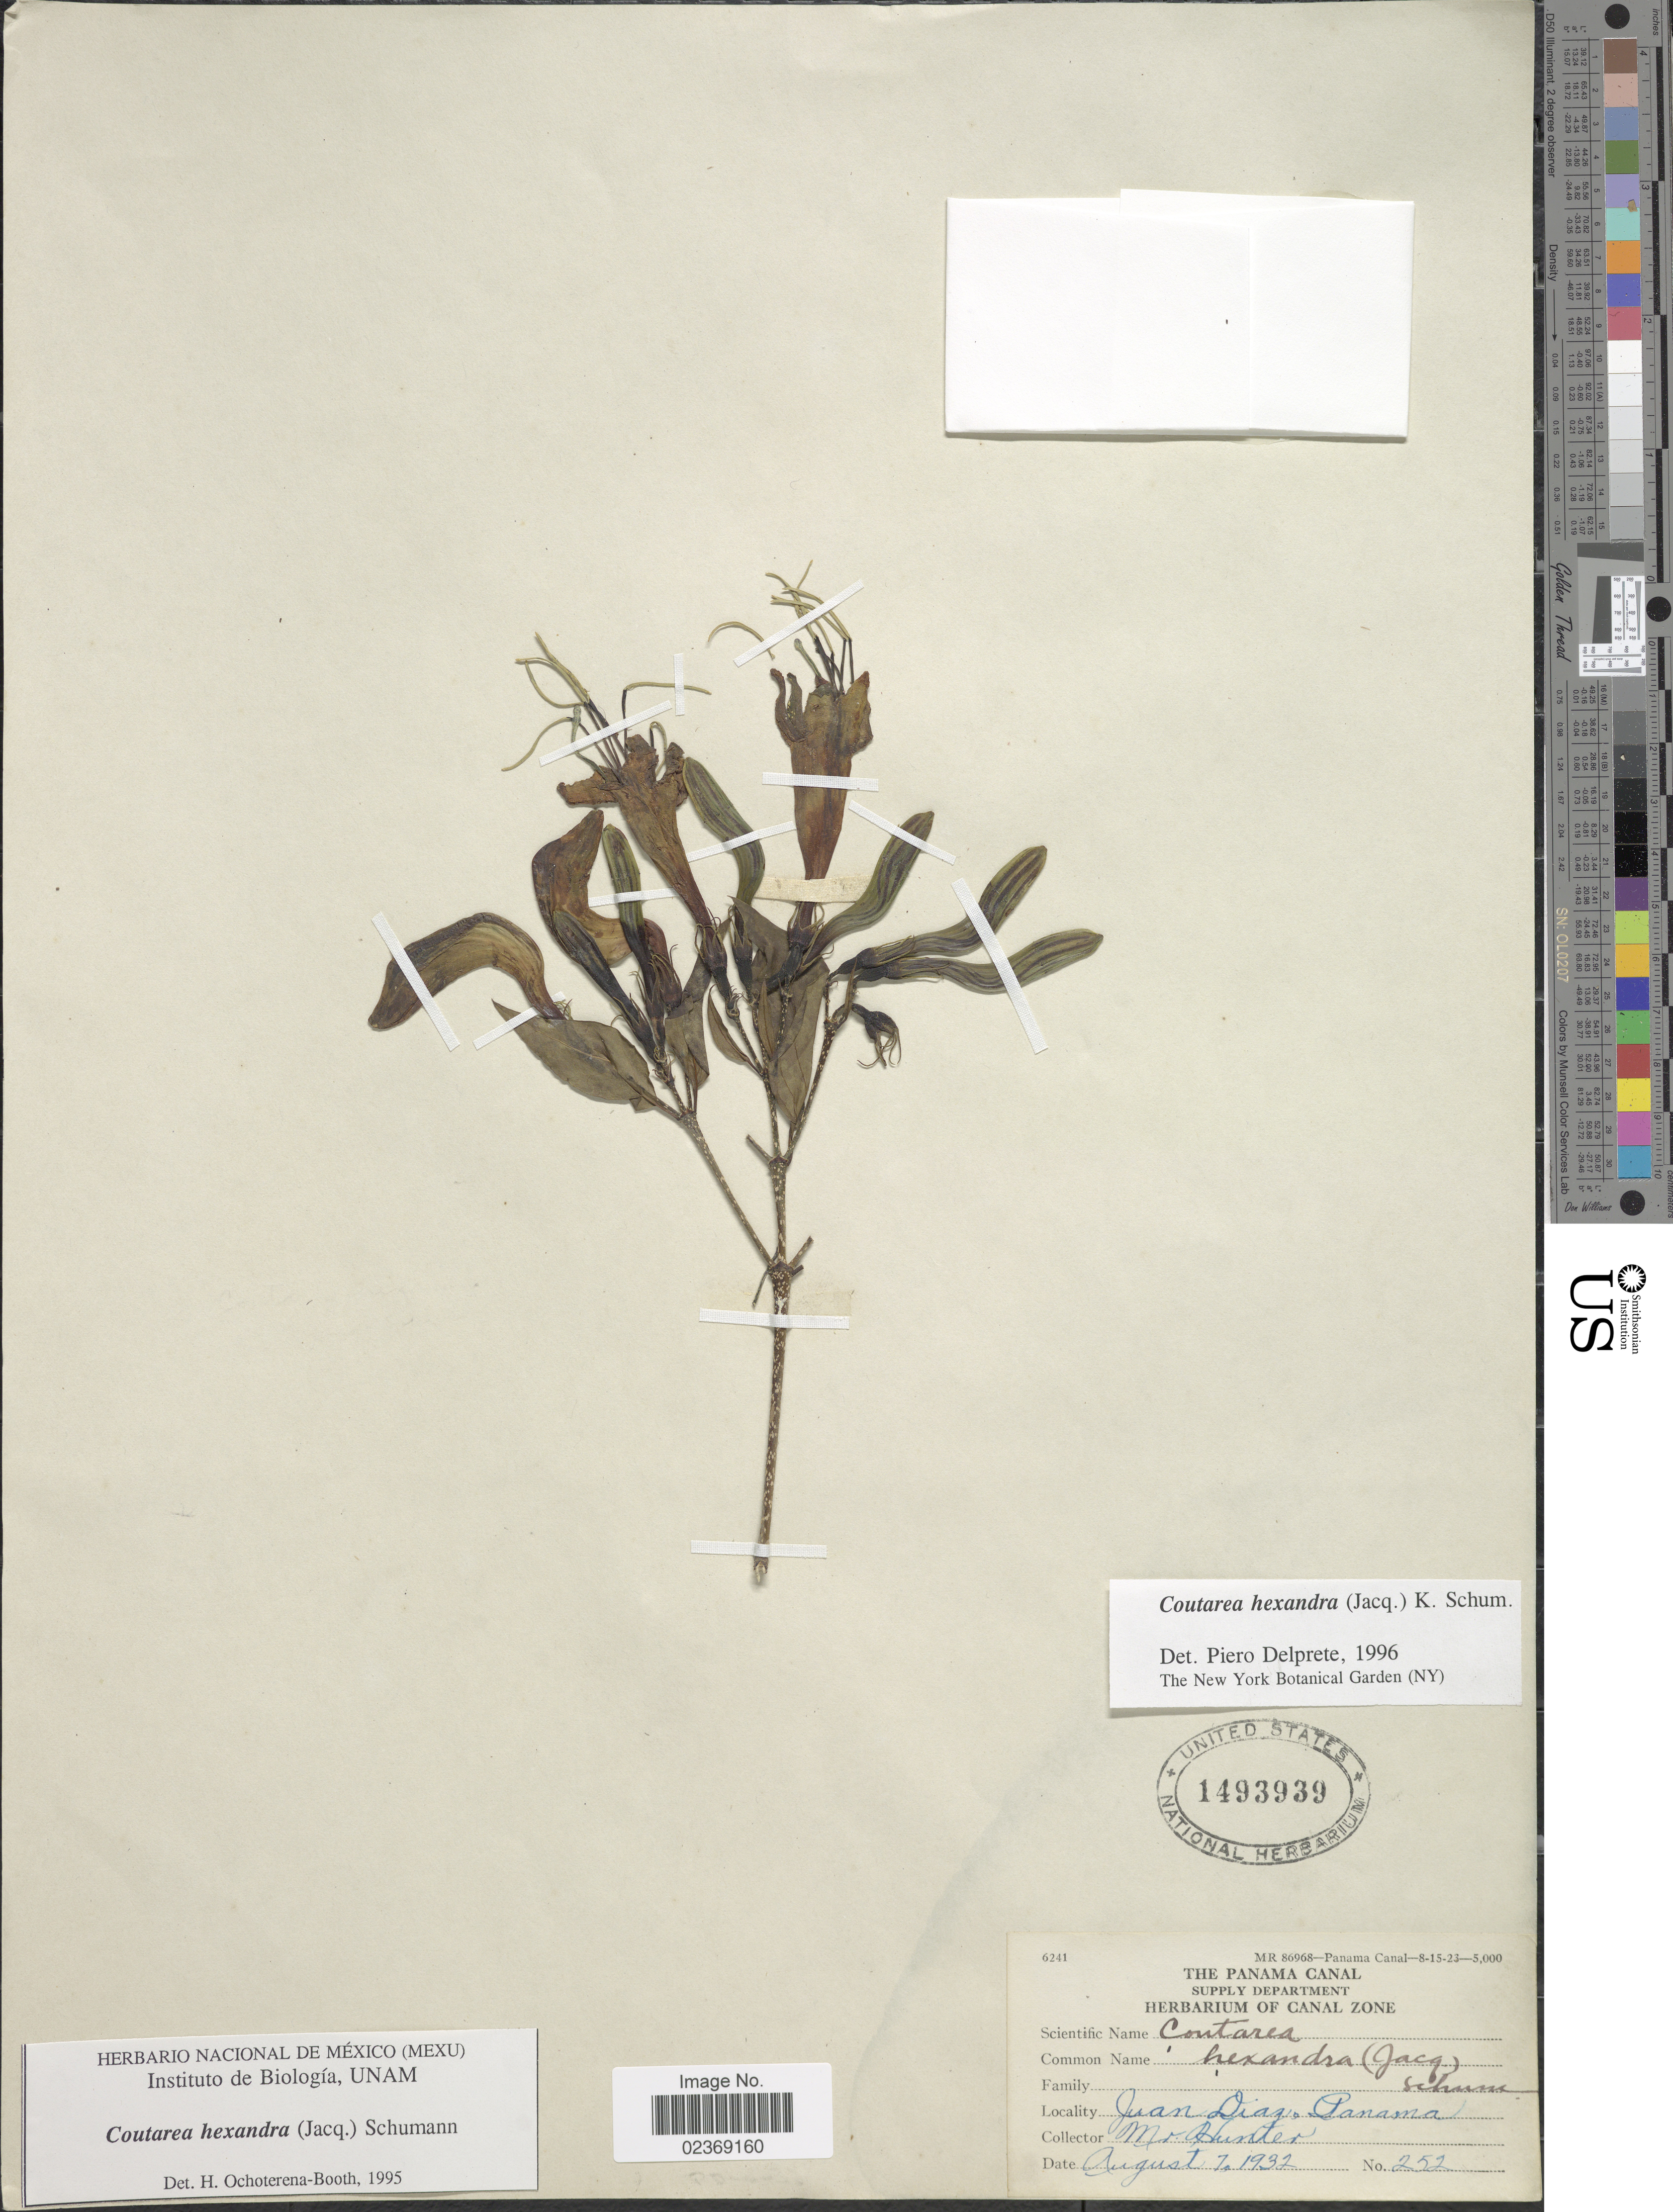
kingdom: Plantae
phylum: Tracheophyta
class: Magnoliopsida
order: Gentianales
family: Rubiaceae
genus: Coutarea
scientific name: Coutarea hexandra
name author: (Jacq.) K. Schum.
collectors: Hunter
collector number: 252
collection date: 1932-08-07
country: Panama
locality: Juan Diaz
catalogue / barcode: US 1493939